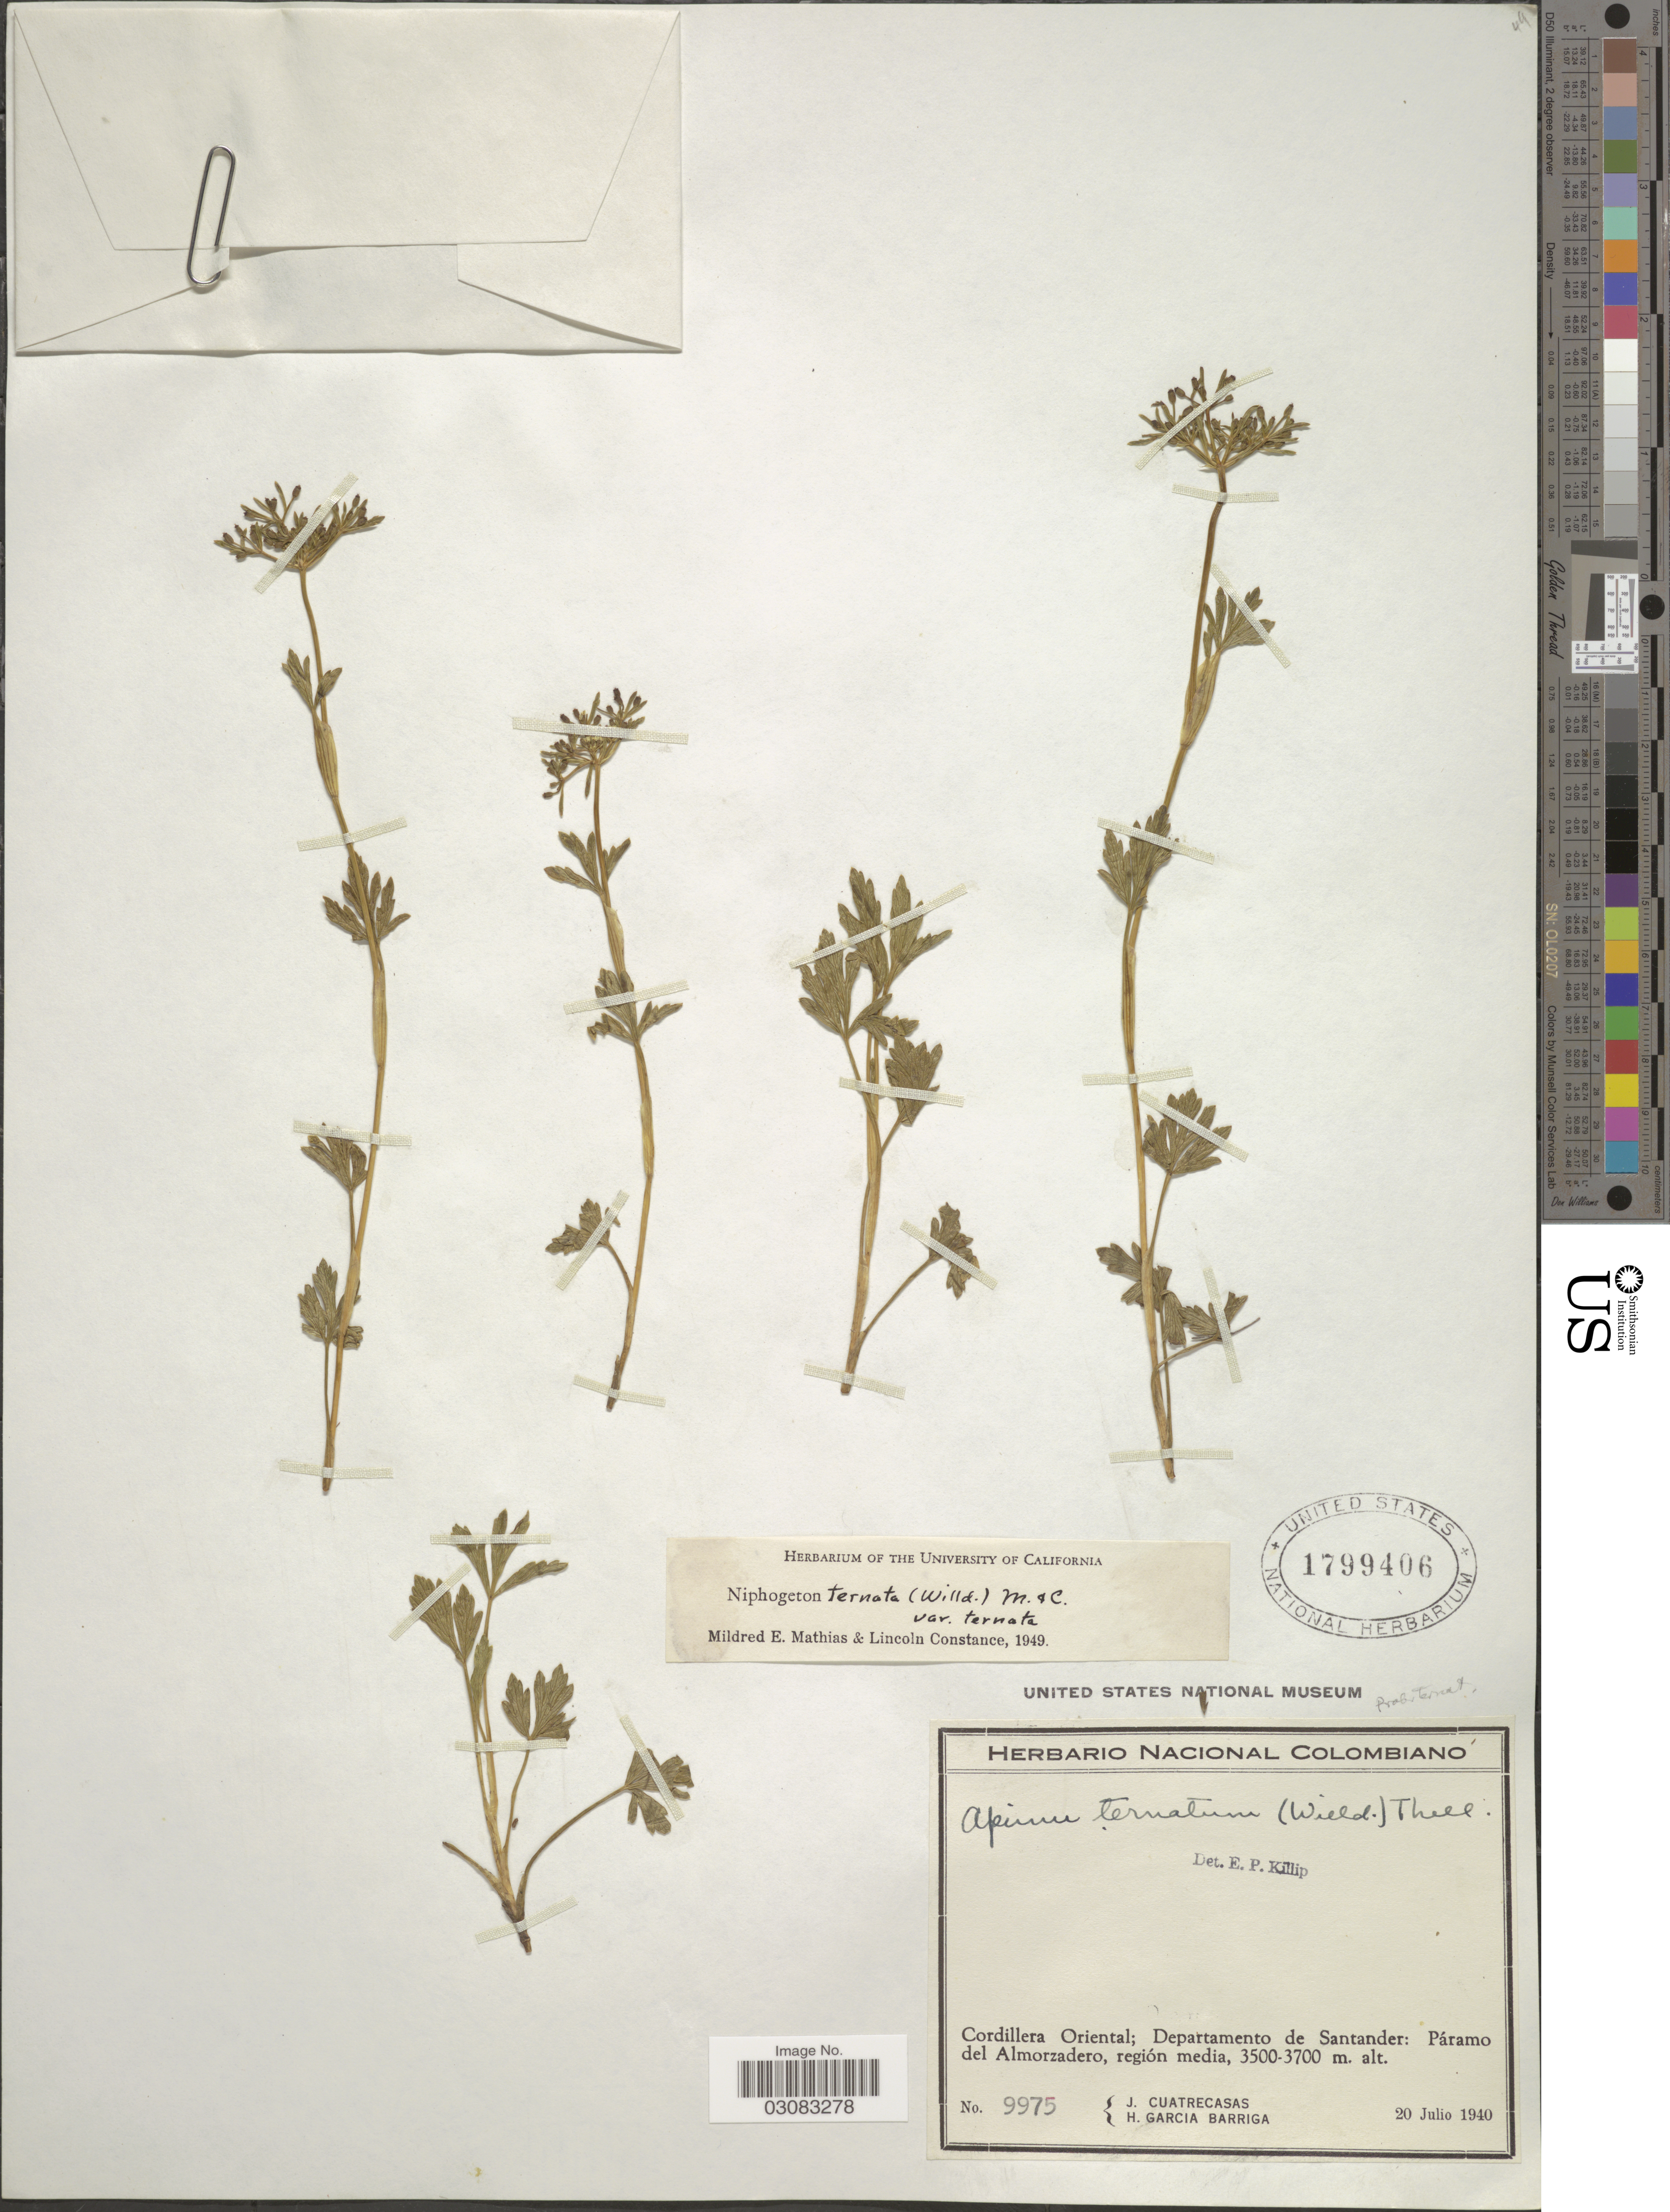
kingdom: Plantae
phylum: Tracheophyta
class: Magnoliopsida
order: Apiales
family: Apiaceae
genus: Niphogeton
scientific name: Niphogeton ternata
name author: (Willd. ex Schltr.) Mathias & Constance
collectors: J. Cuatrecasas & H. García Barriga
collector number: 9975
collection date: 1940-07-20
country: Colombia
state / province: Santander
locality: Cordillera Oriental; Departamento de Santander: Páramo del Almorzadero, región media.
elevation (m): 3500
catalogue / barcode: US 1799406